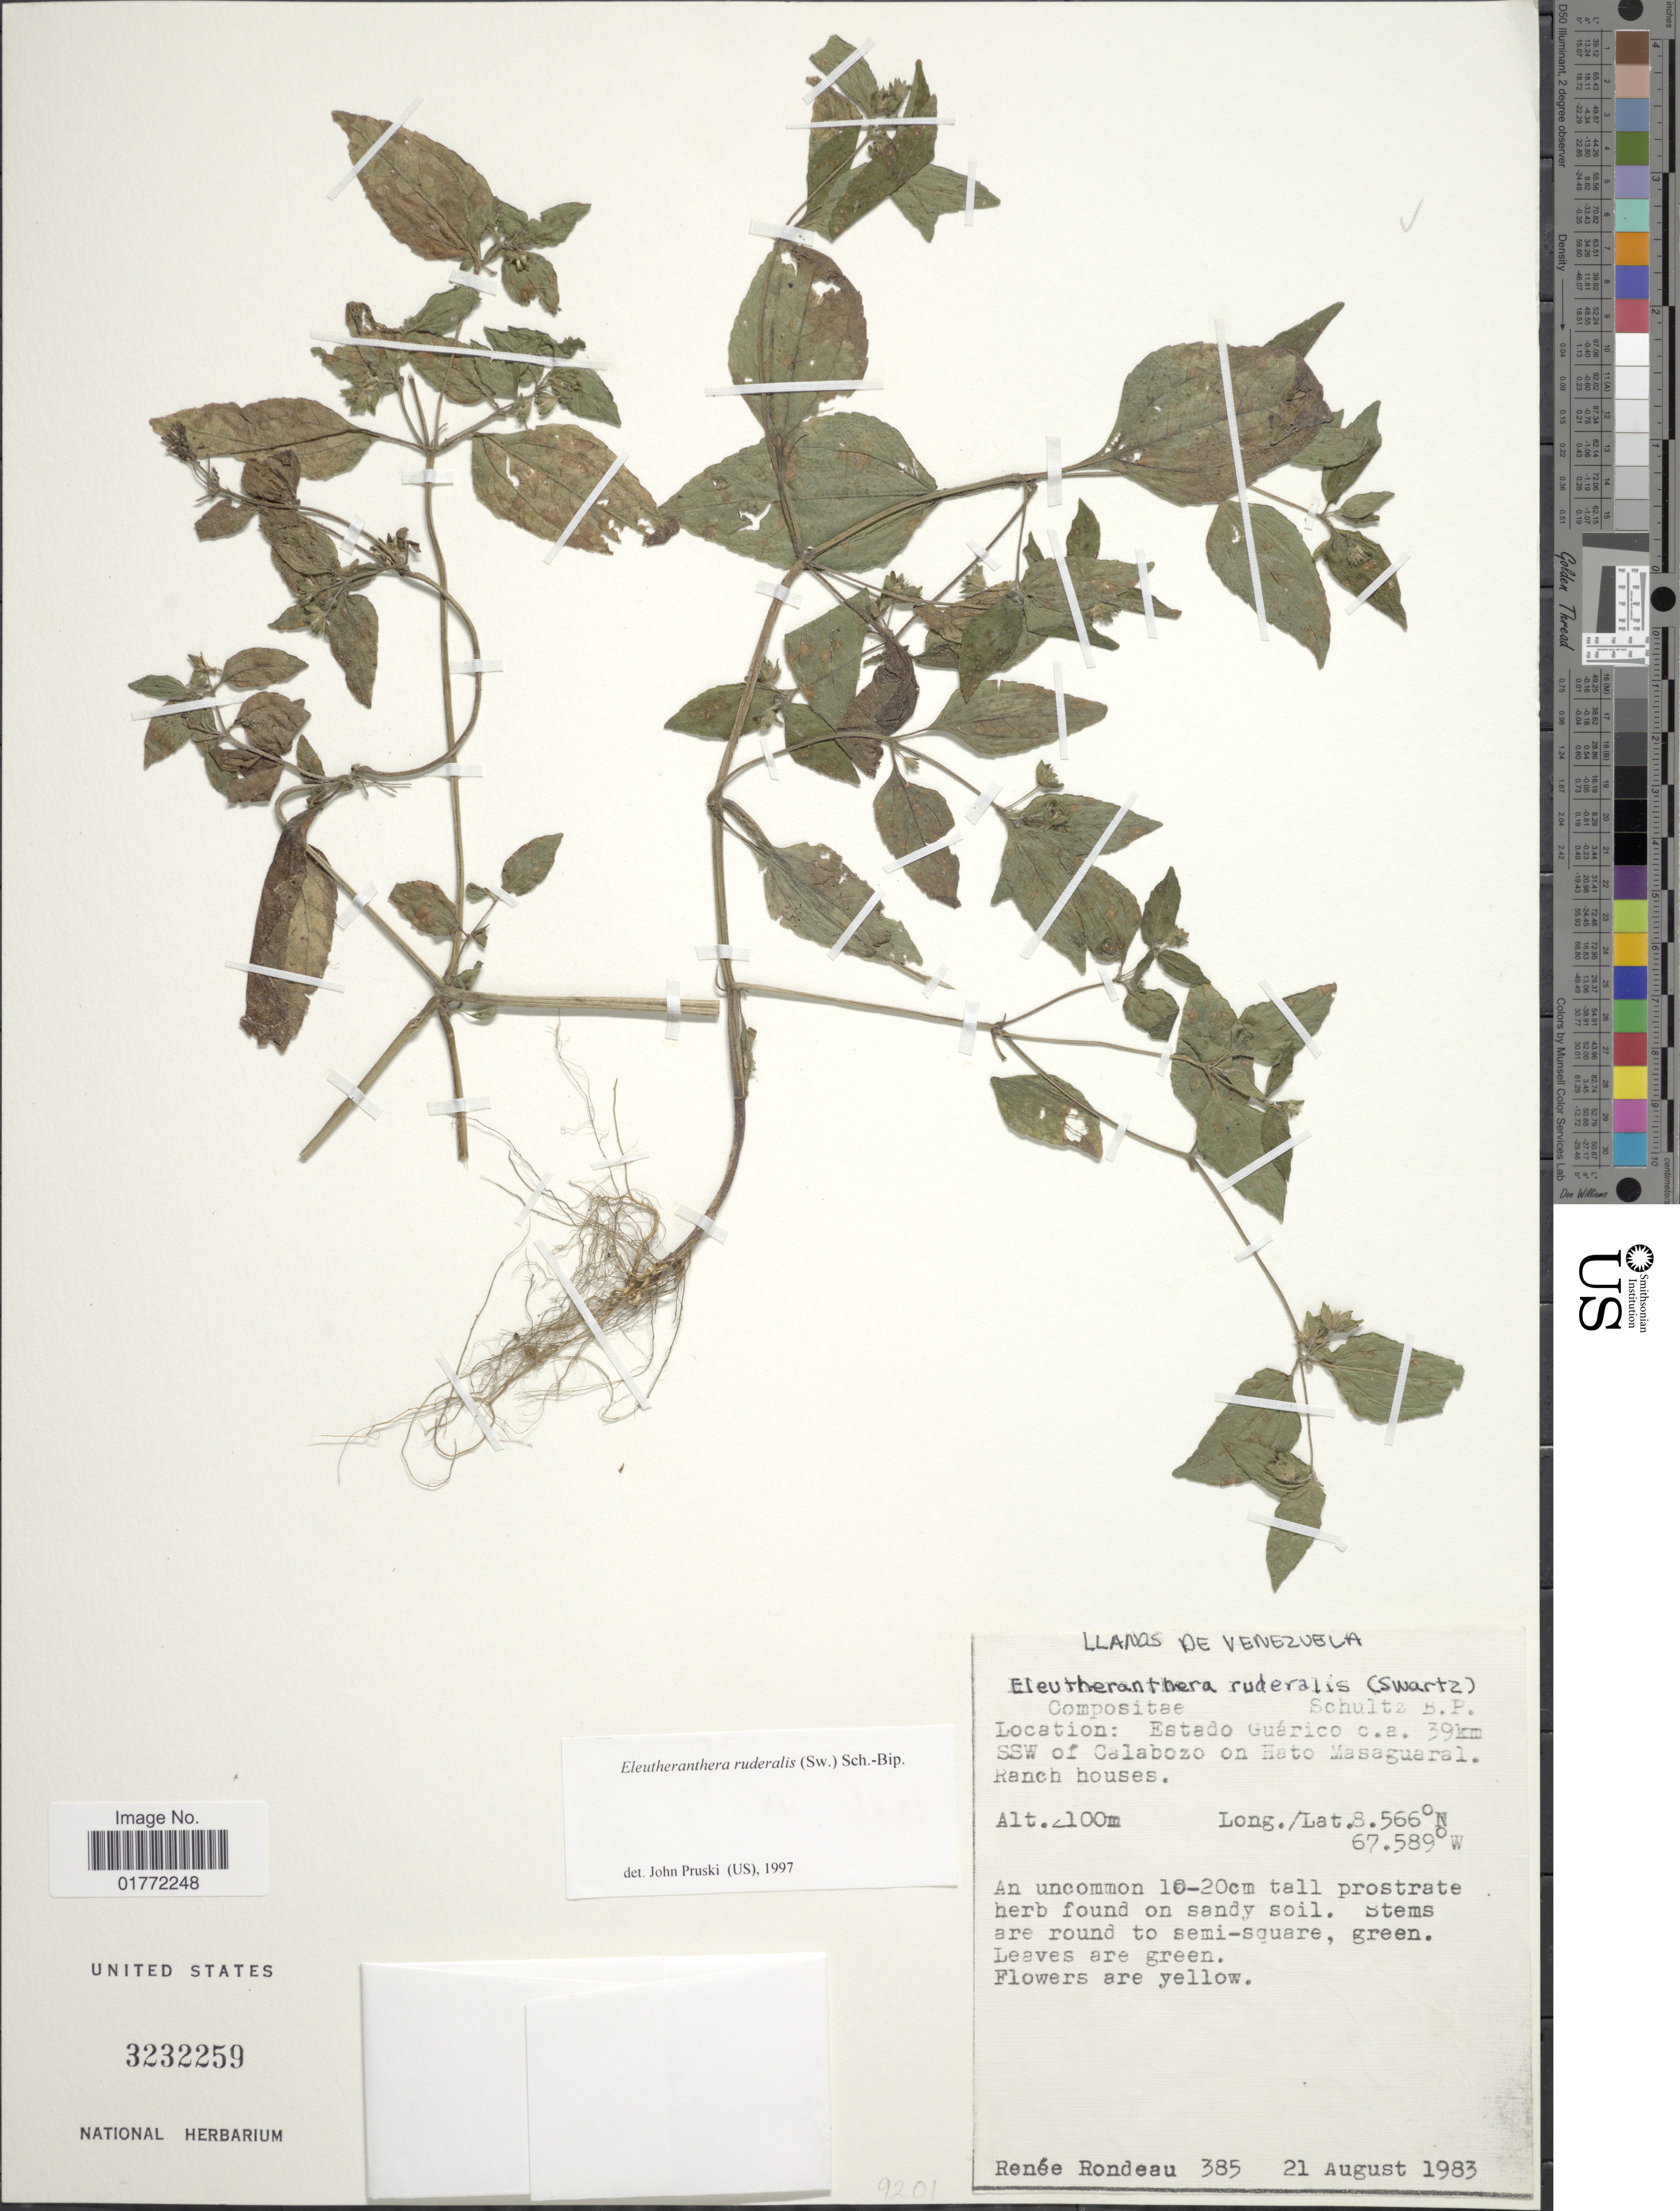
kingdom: Plantae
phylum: Tracheophyta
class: Magnoliopsida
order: Asterales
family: Asteraceae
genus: Eleutheranthera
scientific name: Eleutheranthera ruderalis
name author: (Sw.) Sch. Bip.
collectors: R. Rondeau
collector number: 385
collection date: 1983-08-21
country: Venezuela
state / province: Guárico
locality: C.a. 39 km SSW of Calabozo on Hato Masaguaral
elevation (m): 100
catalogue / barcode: US 3232259